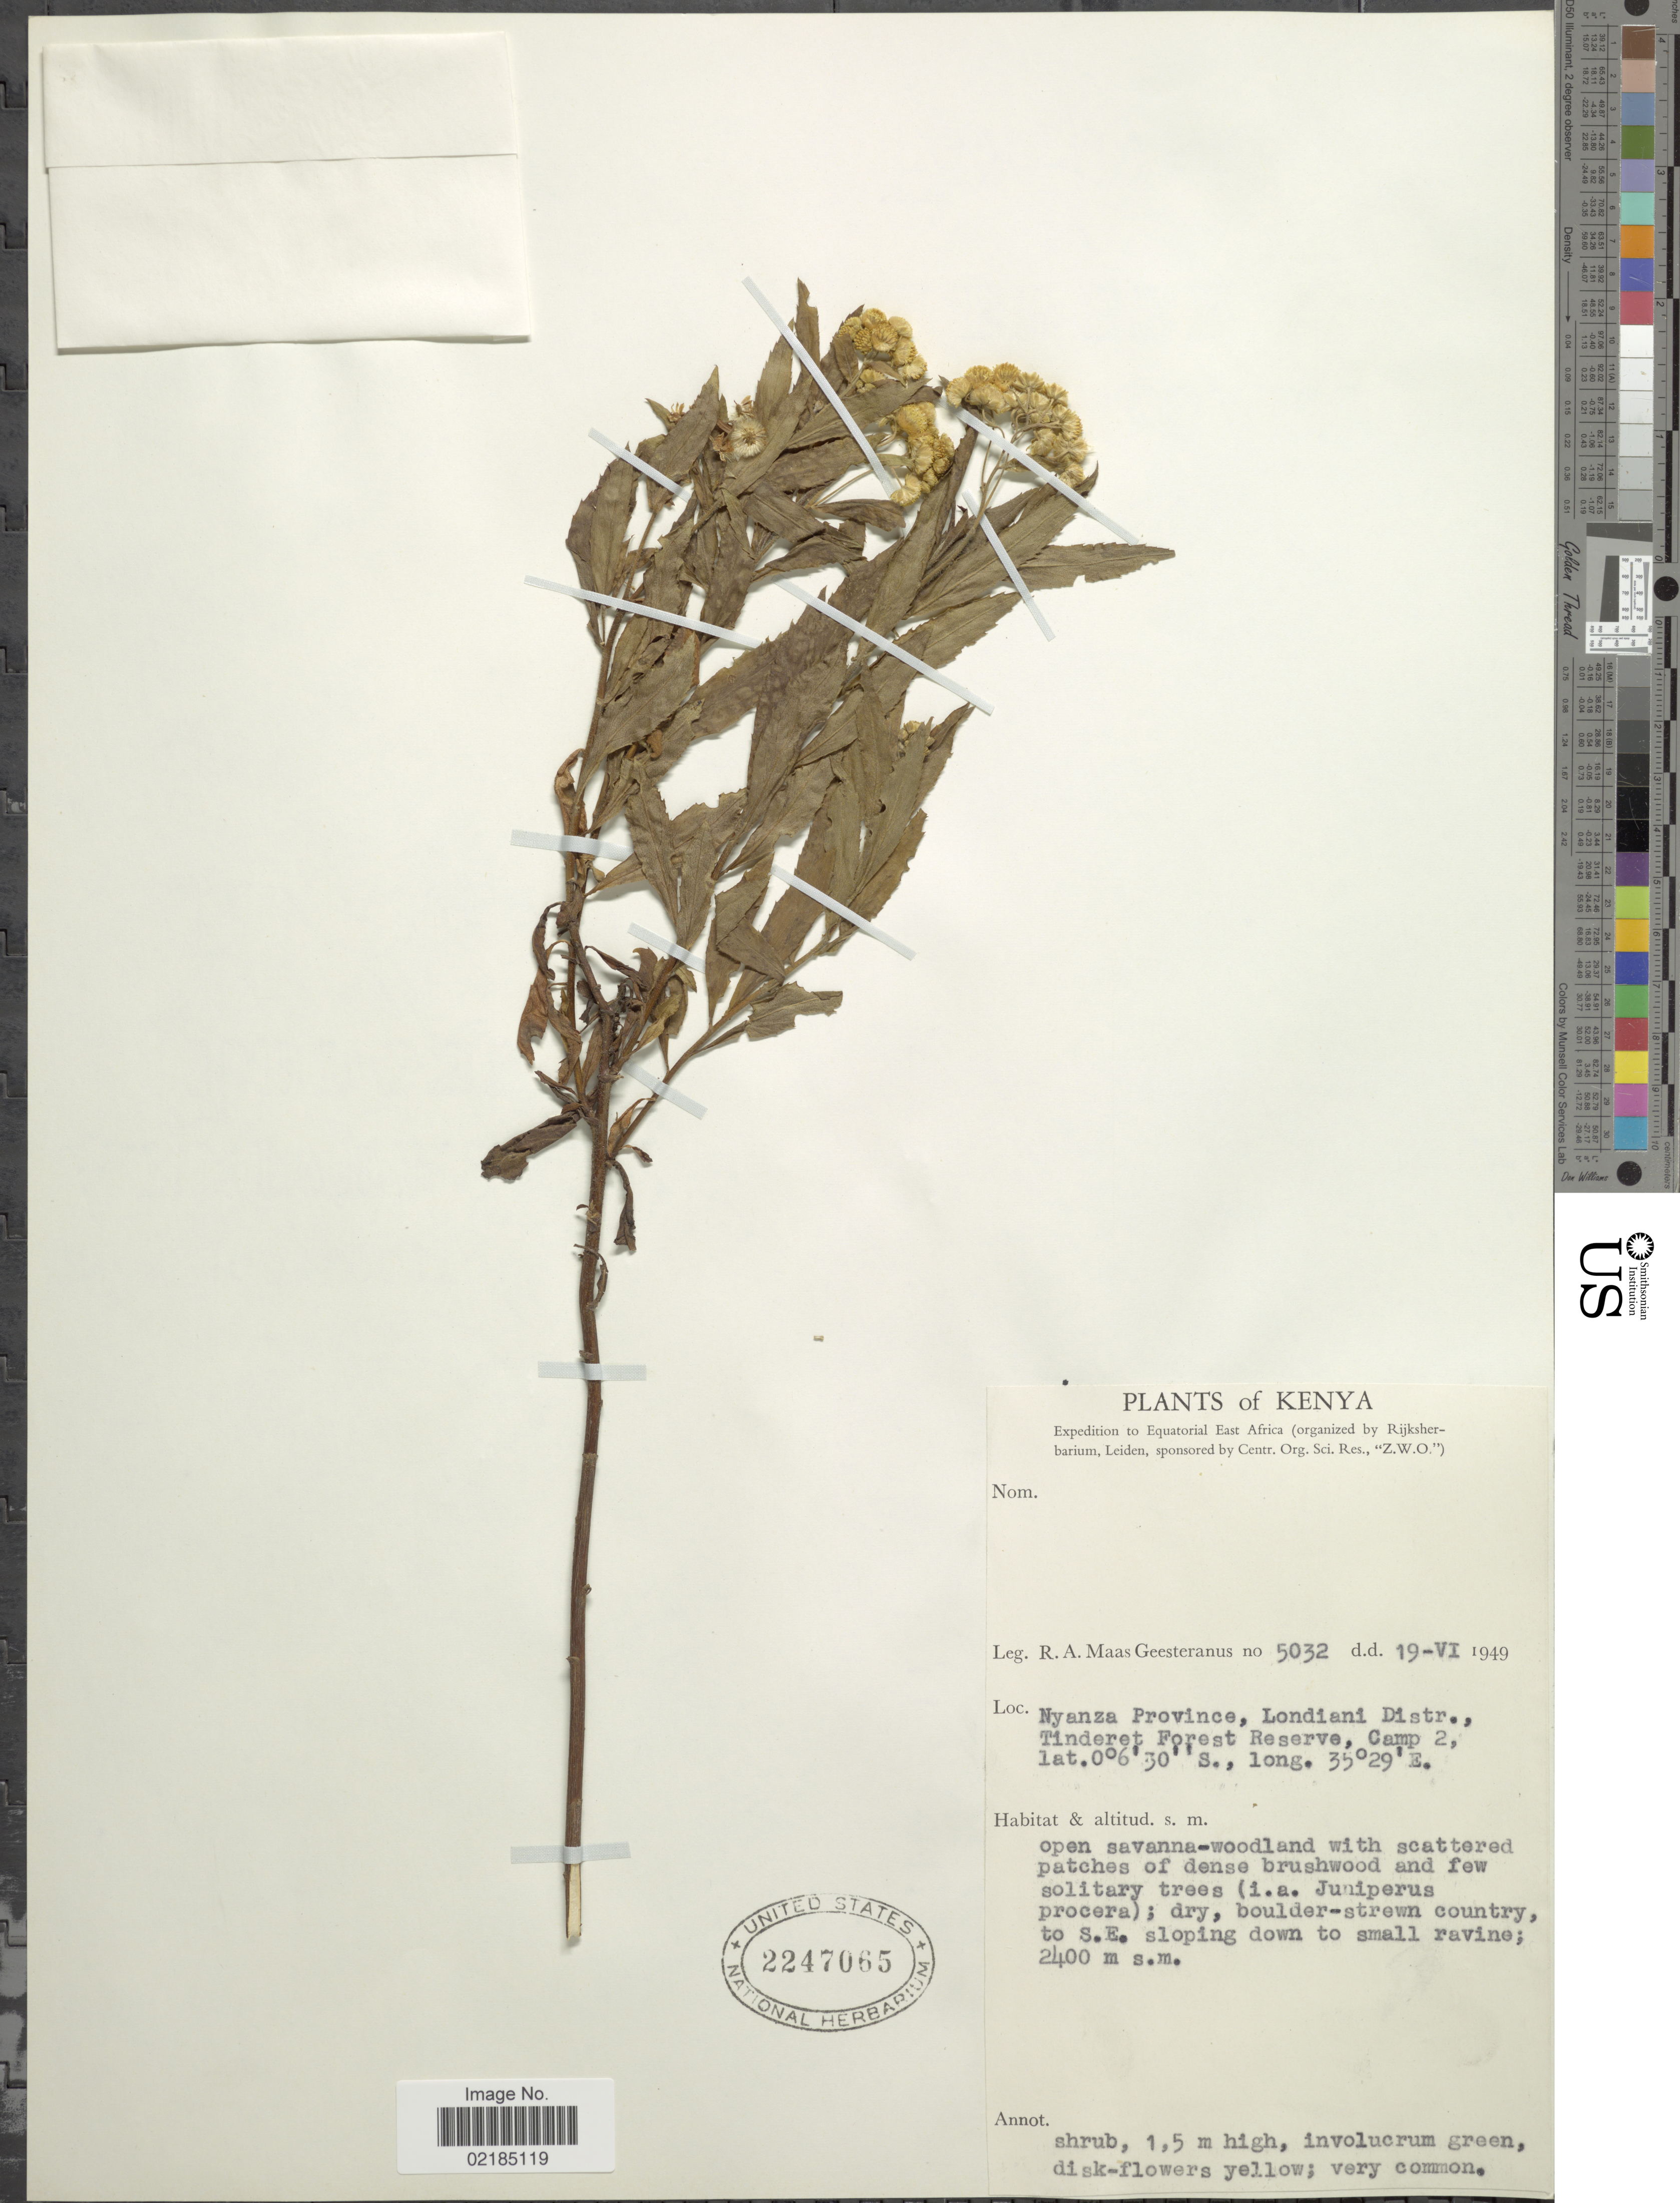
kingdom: Plantae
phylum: Tracheophyta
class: Magnoliopsida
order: Asterales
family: Asteraceae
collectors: R. A. Maas Geesteranus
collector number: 5032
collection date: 1949-06-19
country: Kenya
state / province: Kericho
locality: Nyanza Province, Londiani Distr., Tinderet Forest Reserve, Camp 2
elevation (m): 2400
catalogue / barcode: US 2247065